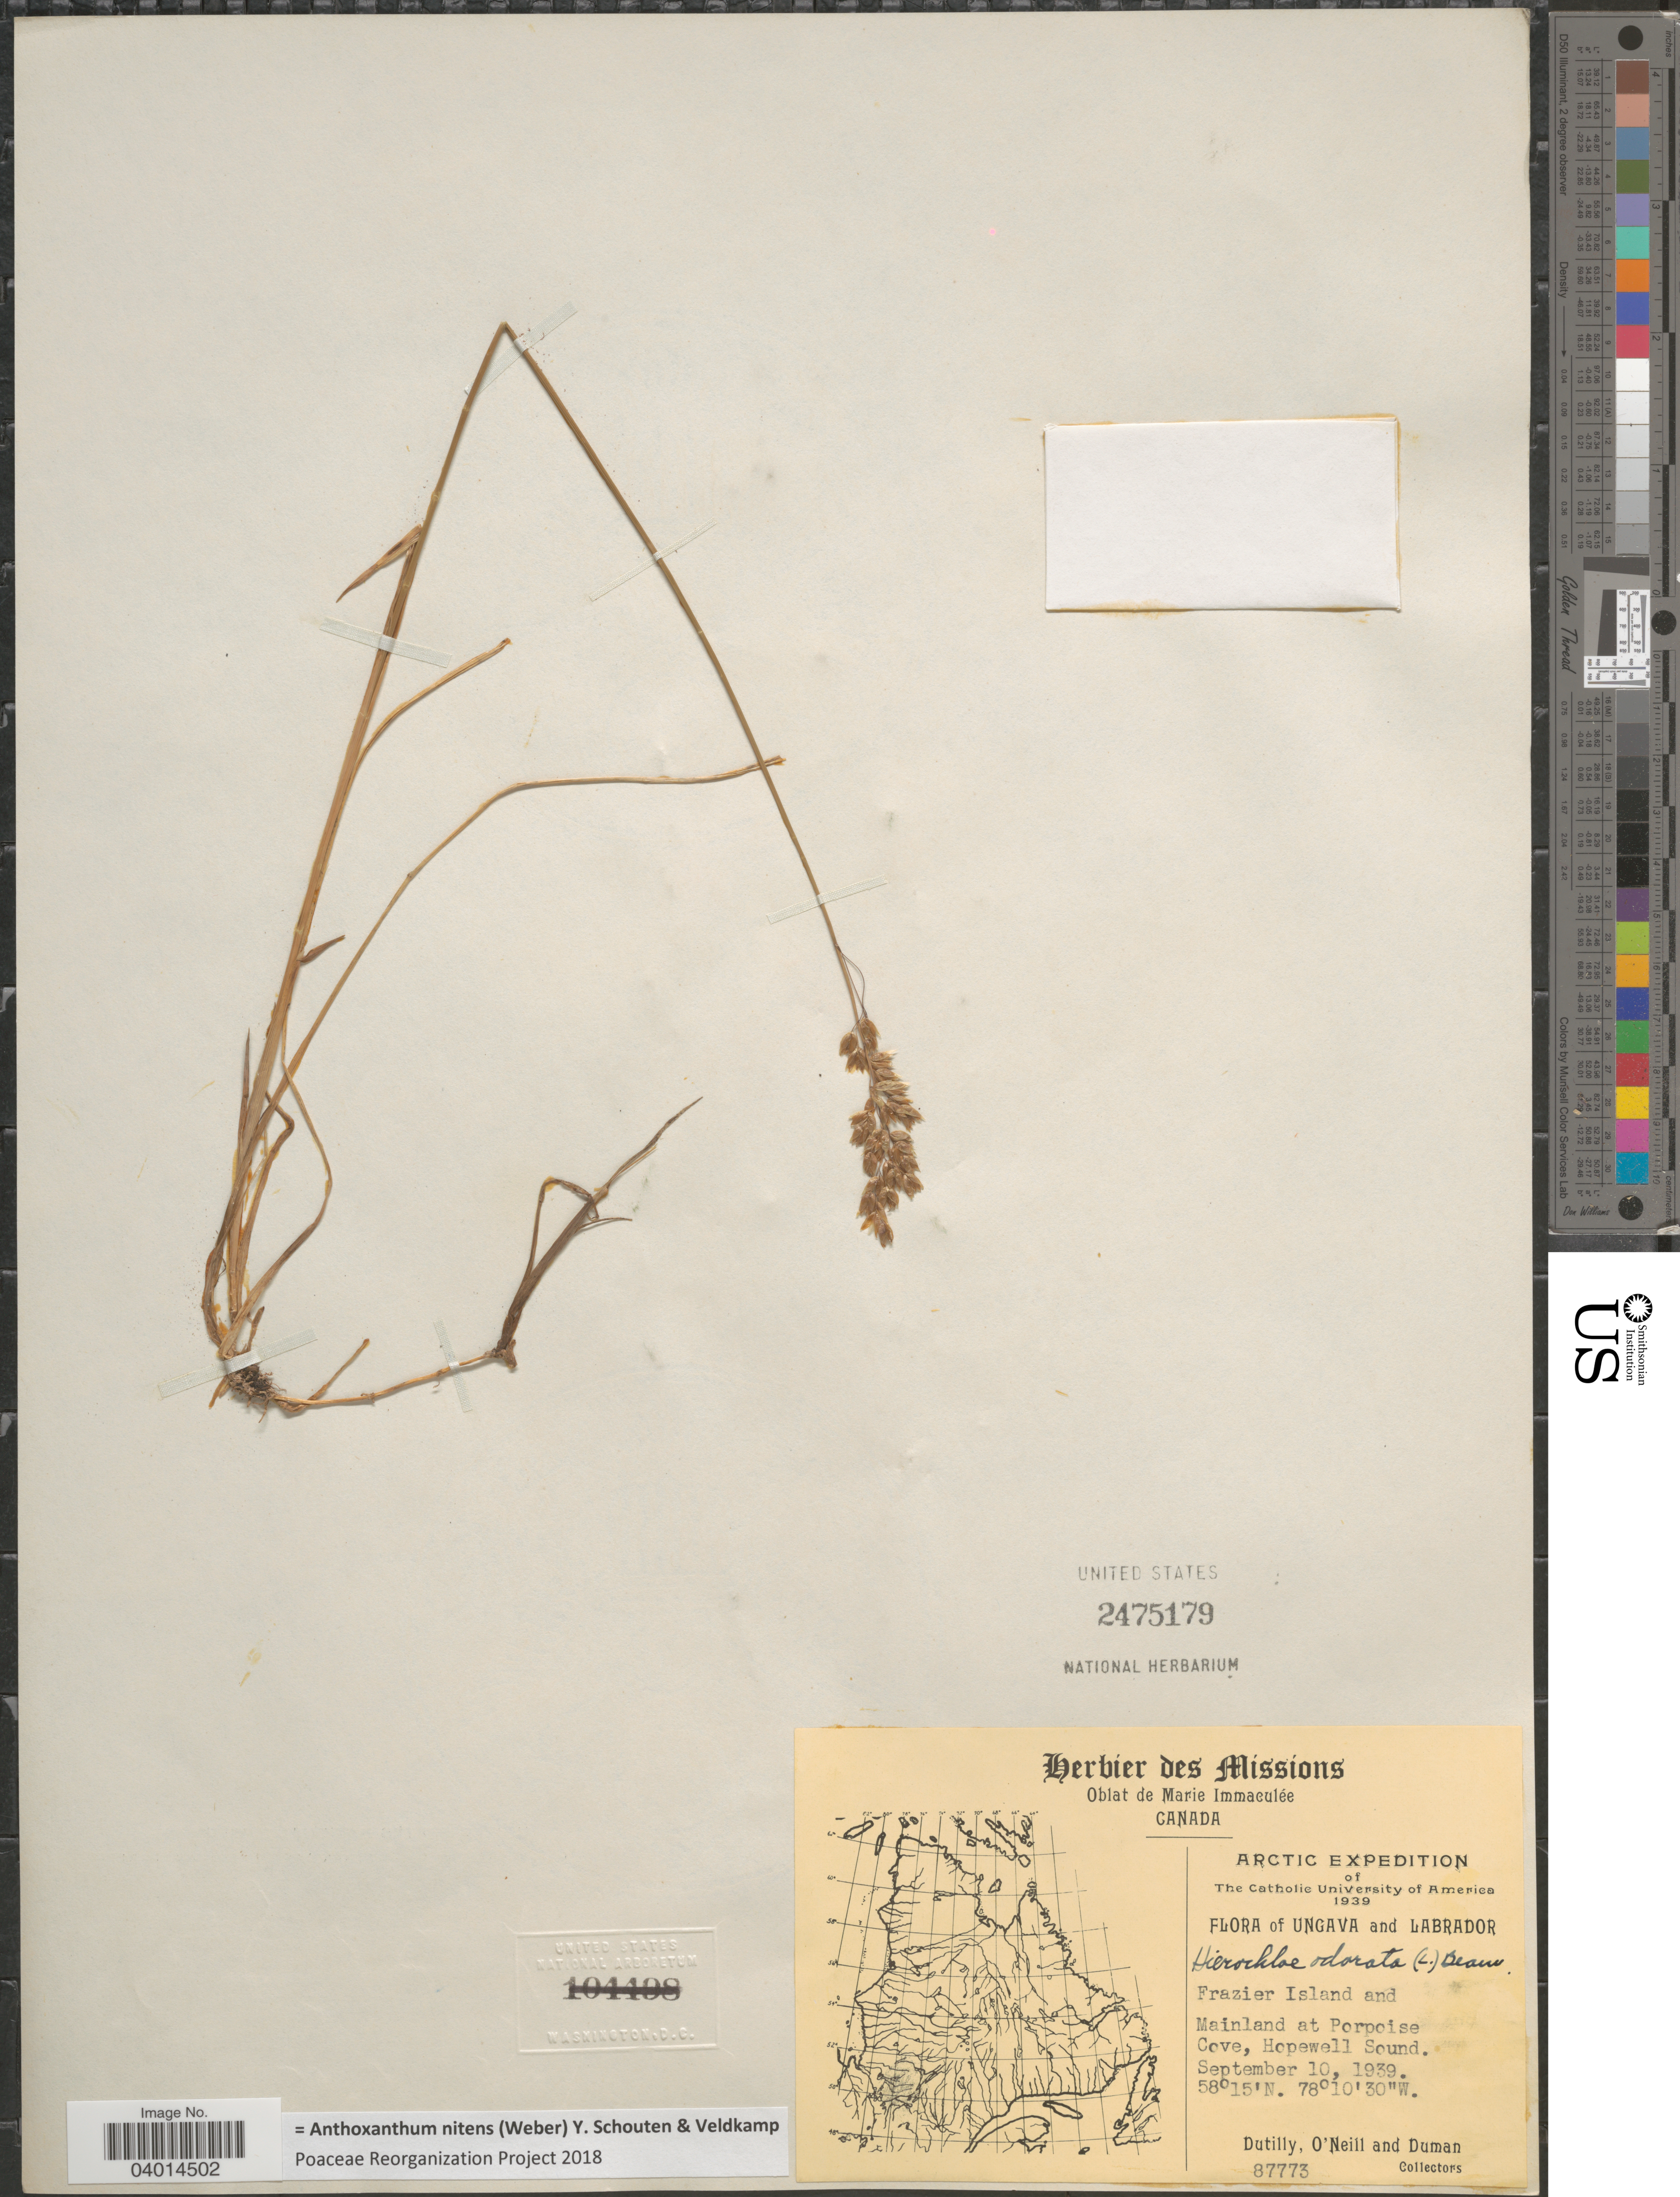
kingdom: Plantae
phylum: Tracheophyta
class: Liliopsida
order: Poales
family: Poaceae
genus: Anthoxanthum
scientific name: Anthoxanthum nitens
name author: (G.H. Weber) R.T.A. Schouten & Veldkamp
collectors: -. Dutilly, -. O'Neill & -. Duman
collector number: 87773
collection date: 1939-09-10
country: Canada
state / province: Newfoundland and Labrador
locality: Ungava and Labrador. Frazier Island and Mainland at Porpoise Cove, Hopewell Sound.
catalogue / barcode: US 2475179